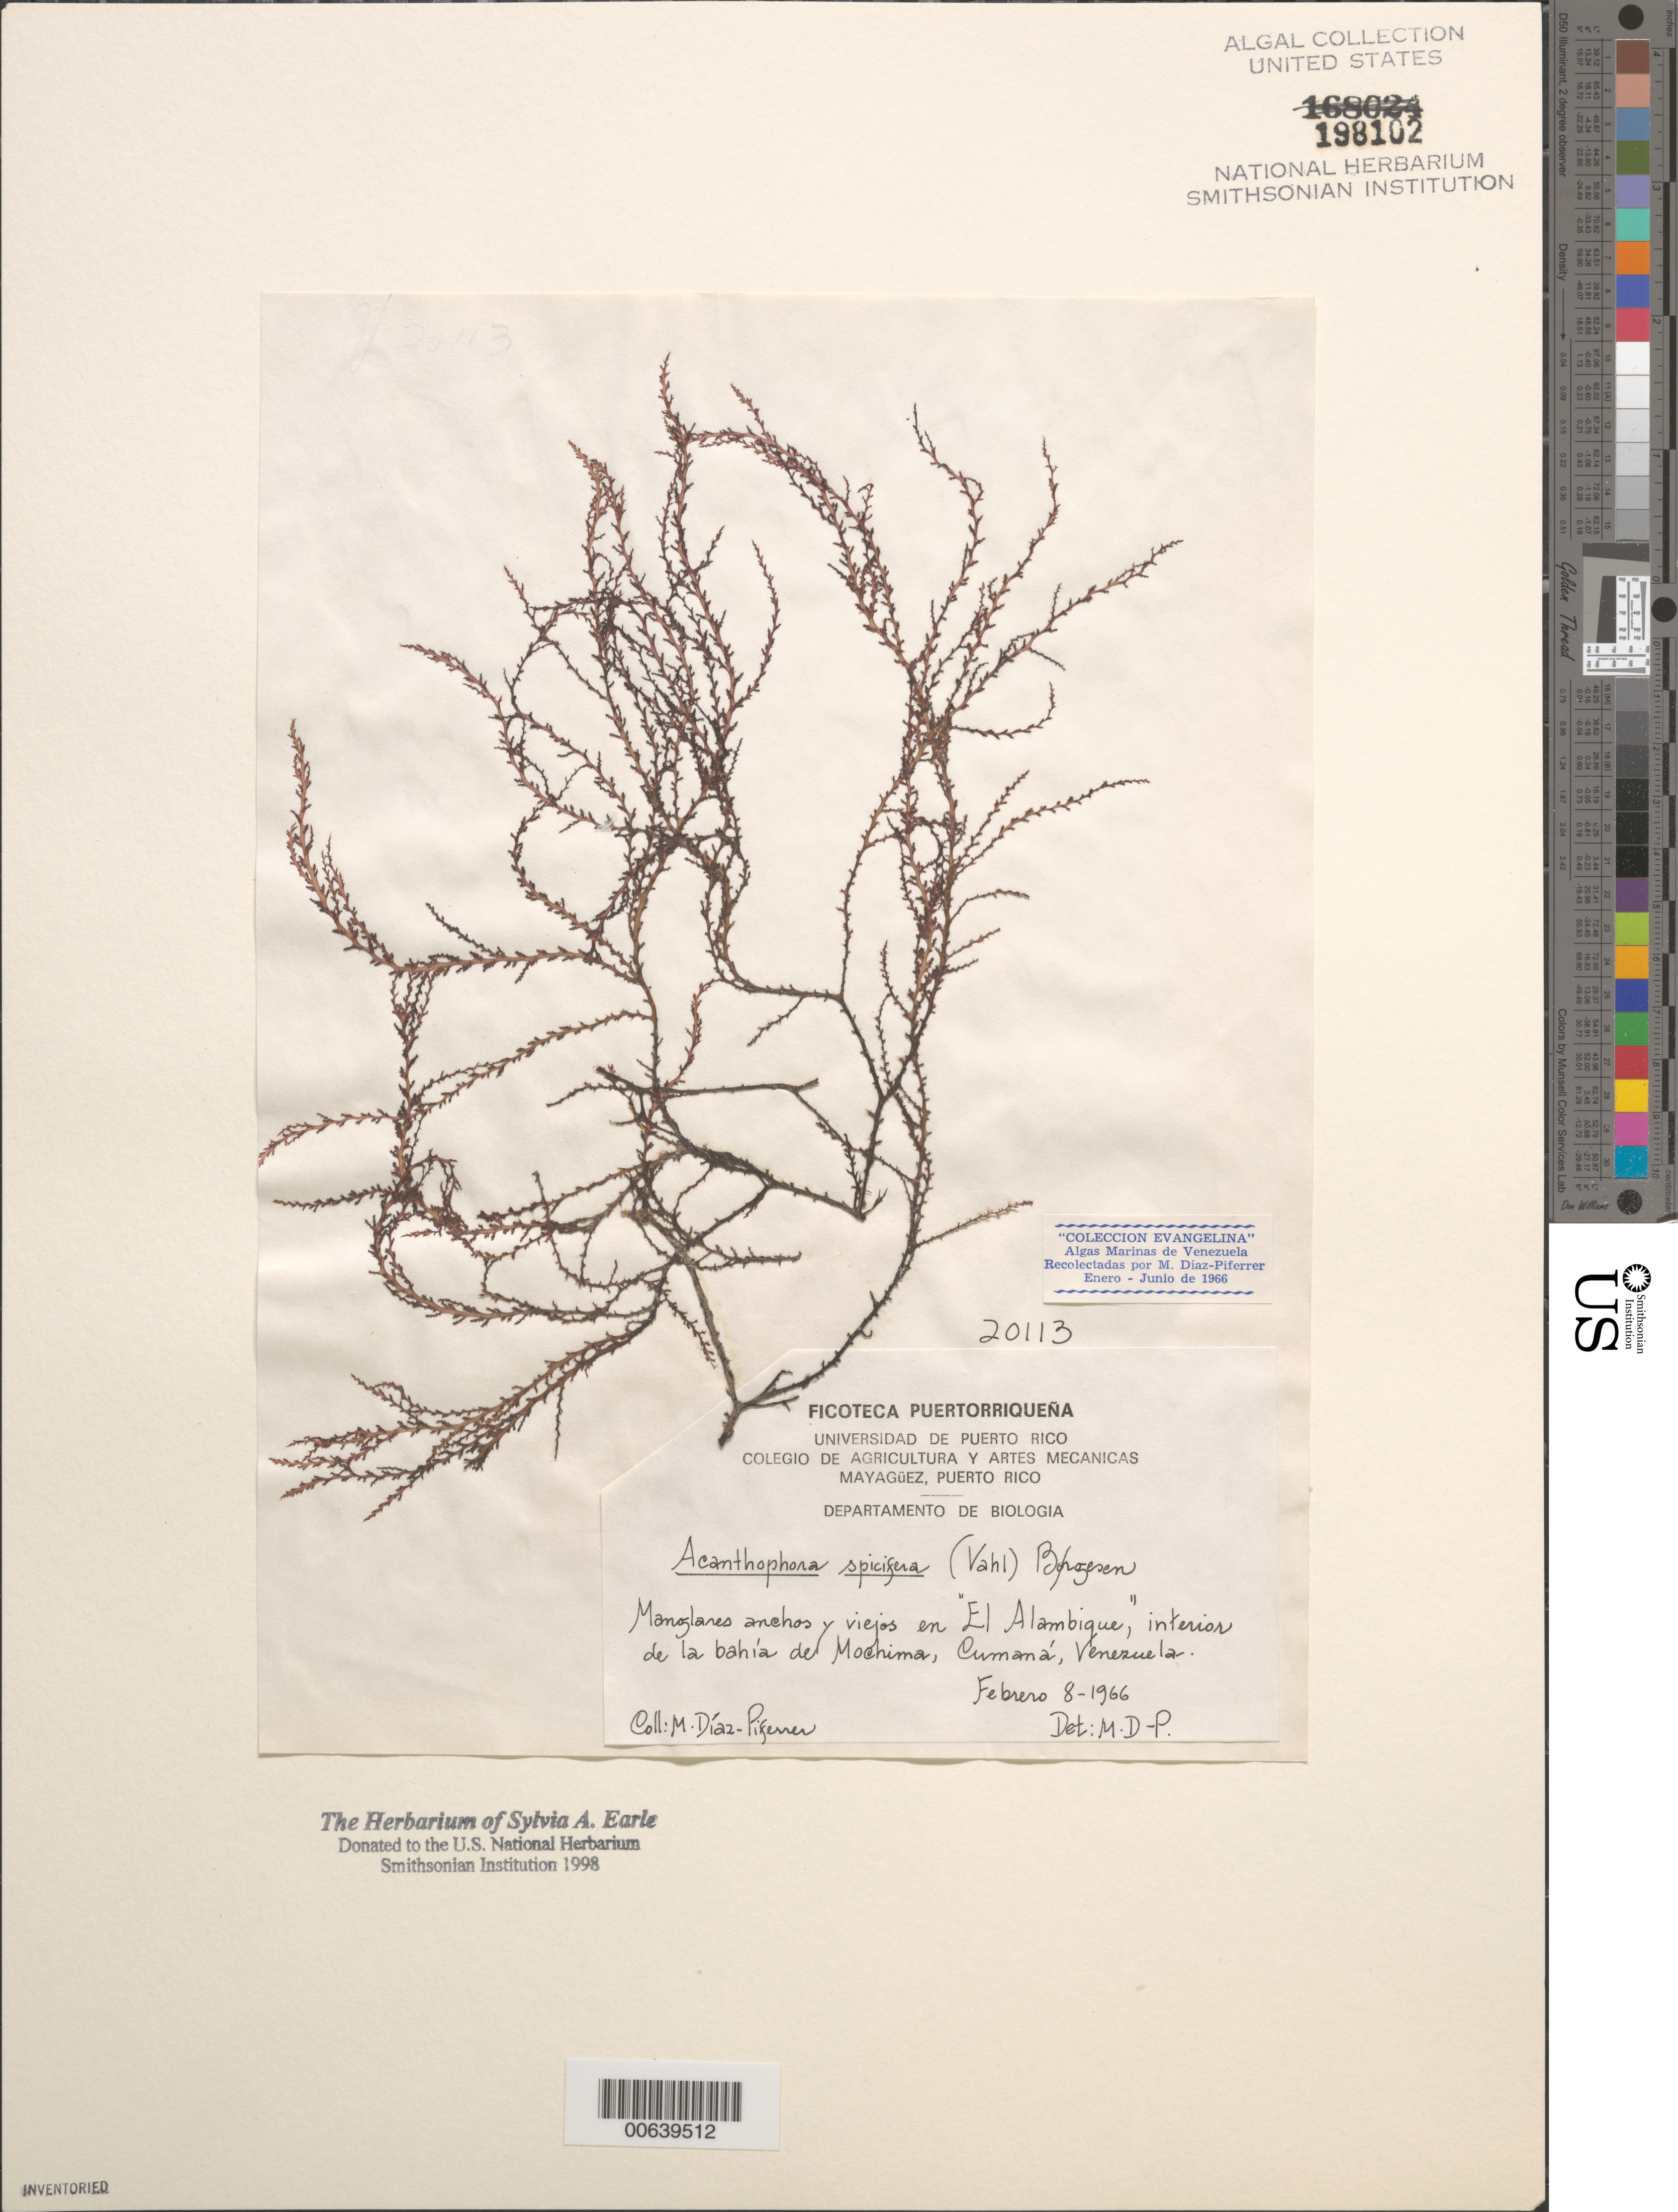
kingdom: Plantae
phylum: Rhodophyta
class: Florideophyceae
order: Ceramiales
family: Rhodomelaceae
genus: Acanthophora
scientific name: Acanthophora spicifera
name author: (Vahl) Børgesen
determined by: Diaz-Piferrer, M.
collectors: M. Diaz-Piferrer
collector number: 20113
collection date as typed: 08 Feb 1966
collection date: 1966-02-08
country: Venezuela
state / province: Sucre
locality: El alambique, bahia de mochima, cumana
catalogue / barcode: US 198102